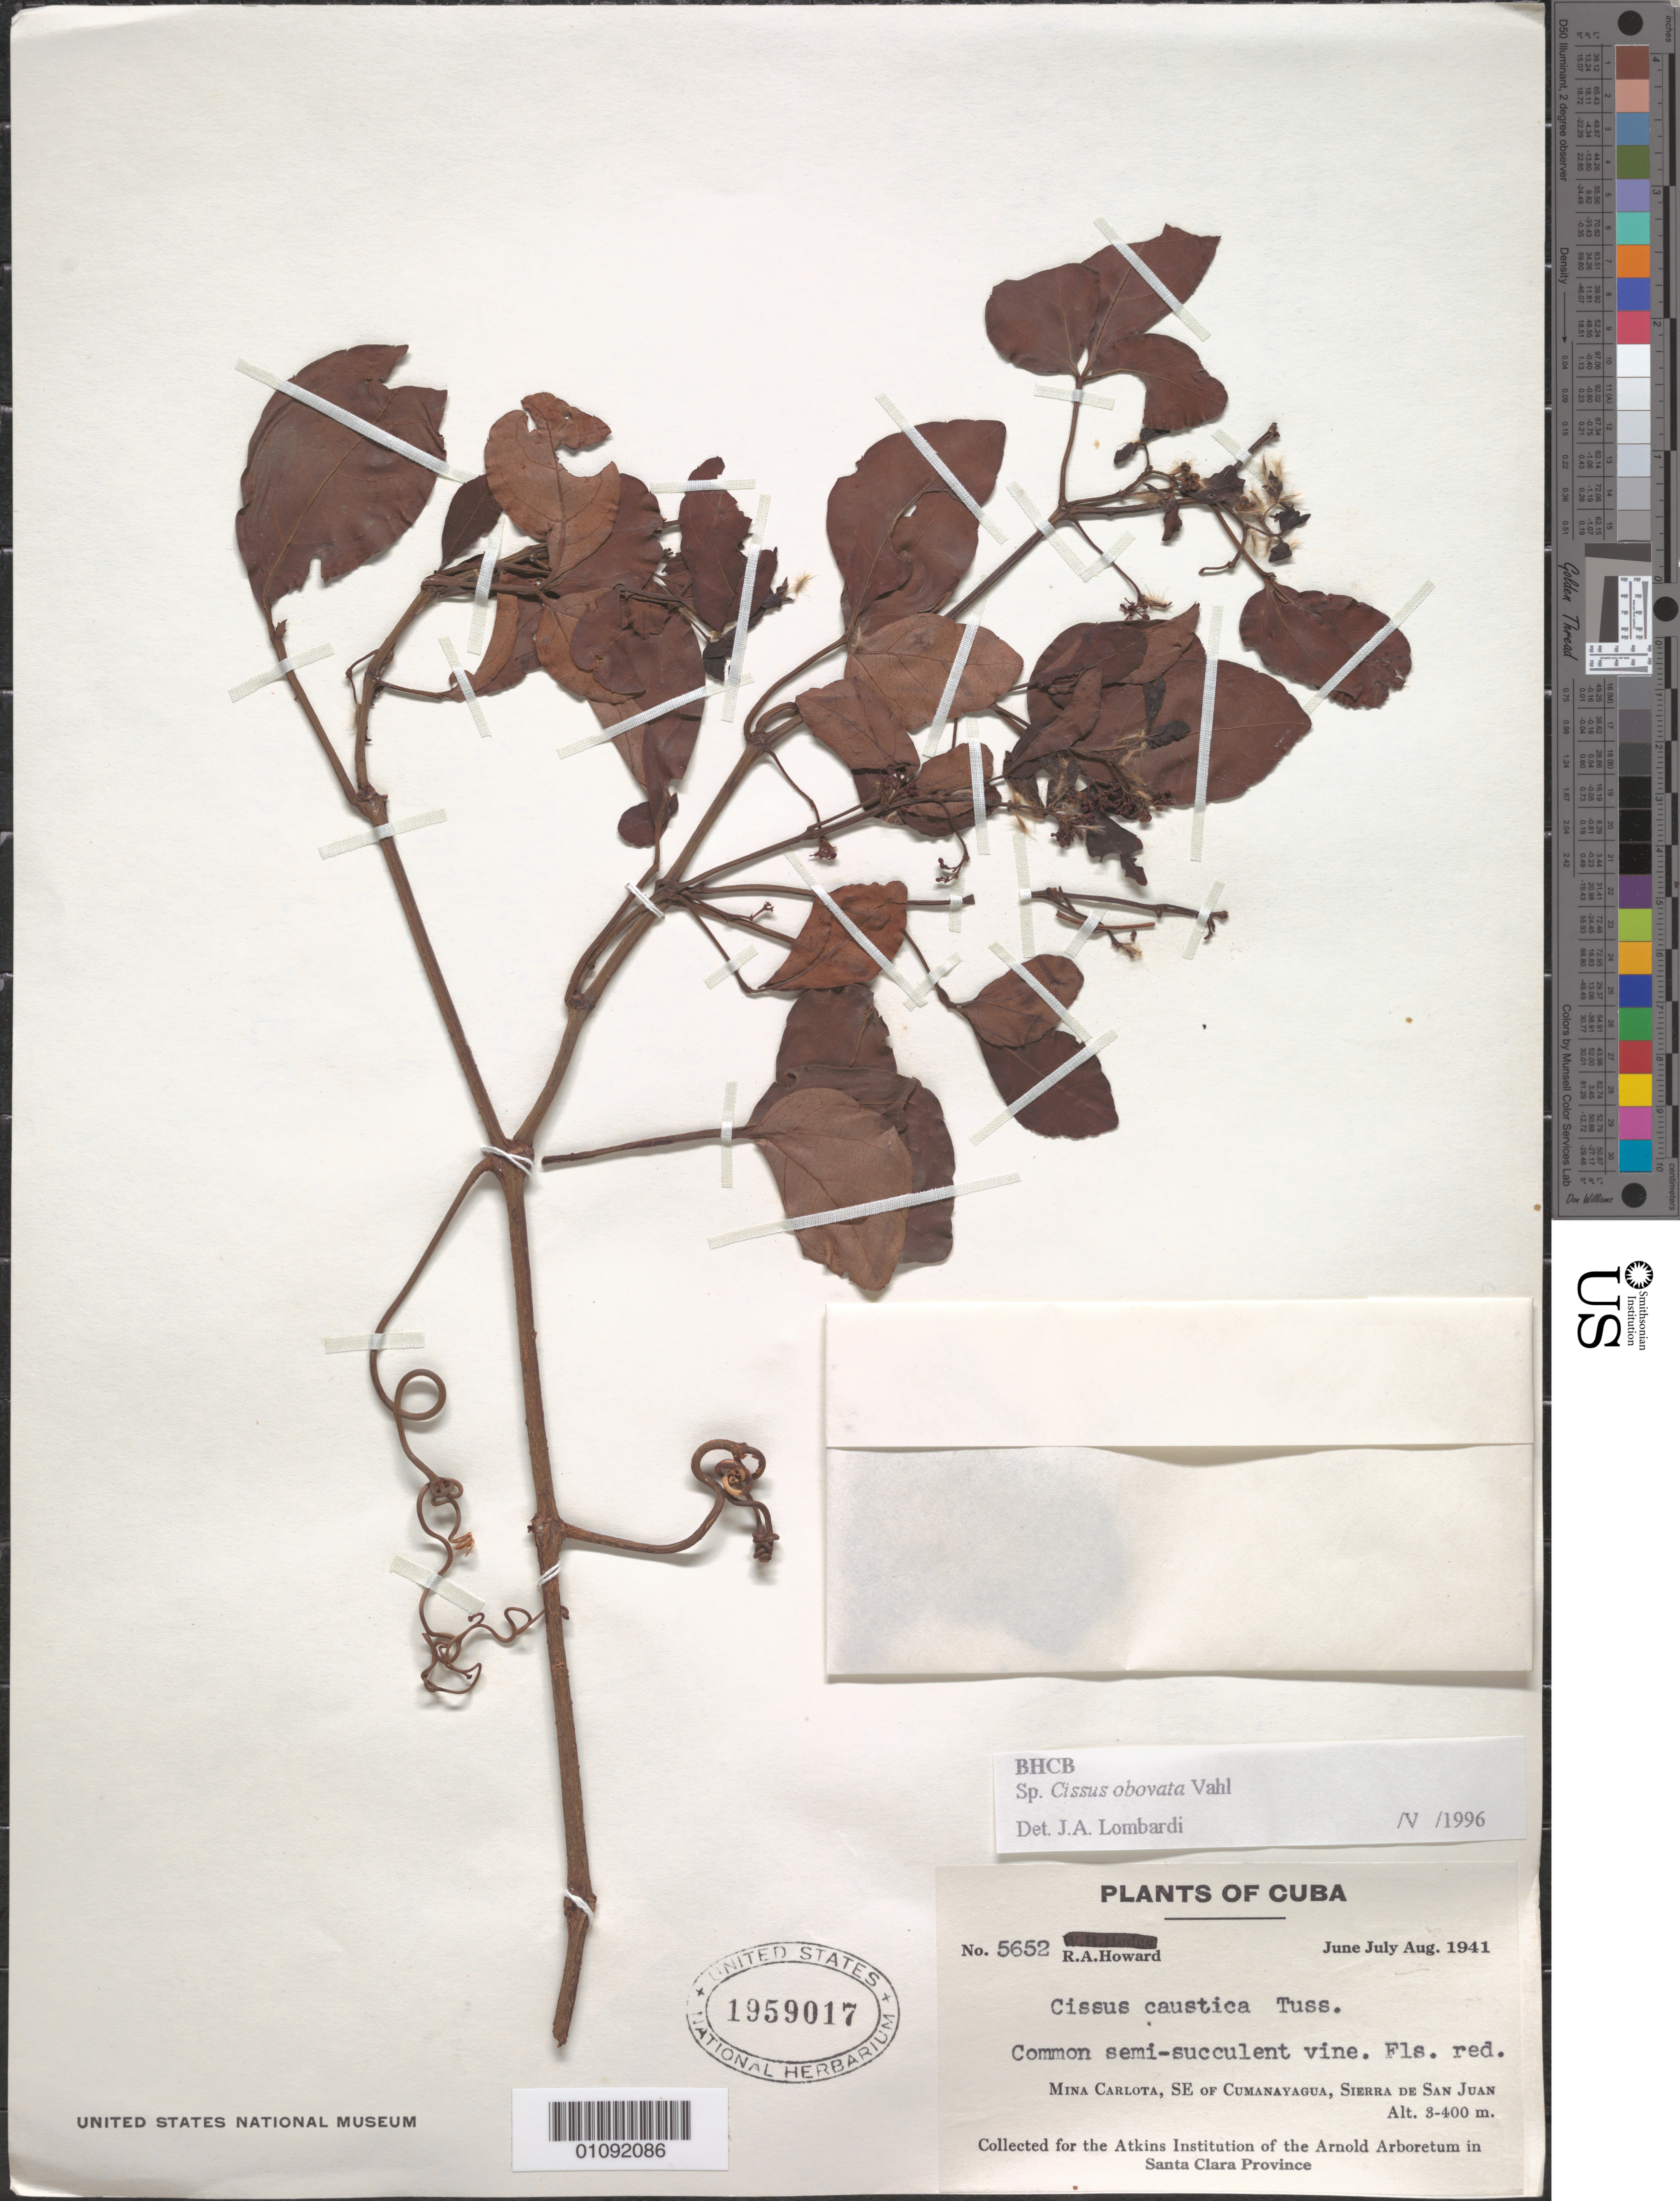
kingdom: Plantae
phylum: Tracheophyta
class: Magnoliopsida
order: Vitales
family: Vitaceae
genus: Cissus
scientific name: Cissus obovata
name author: Vahl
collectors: R. A. Howard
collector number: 5652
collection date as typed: Jun 1941 to Aug 1941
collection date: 1941-06/1941-08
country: Cuba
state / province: Cienfuegos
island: Cuba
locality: Mina Carlota, SE of Cumanayagua, Sierra de San Juan Santa Clara Province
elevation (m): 300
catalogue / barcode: US 1959017